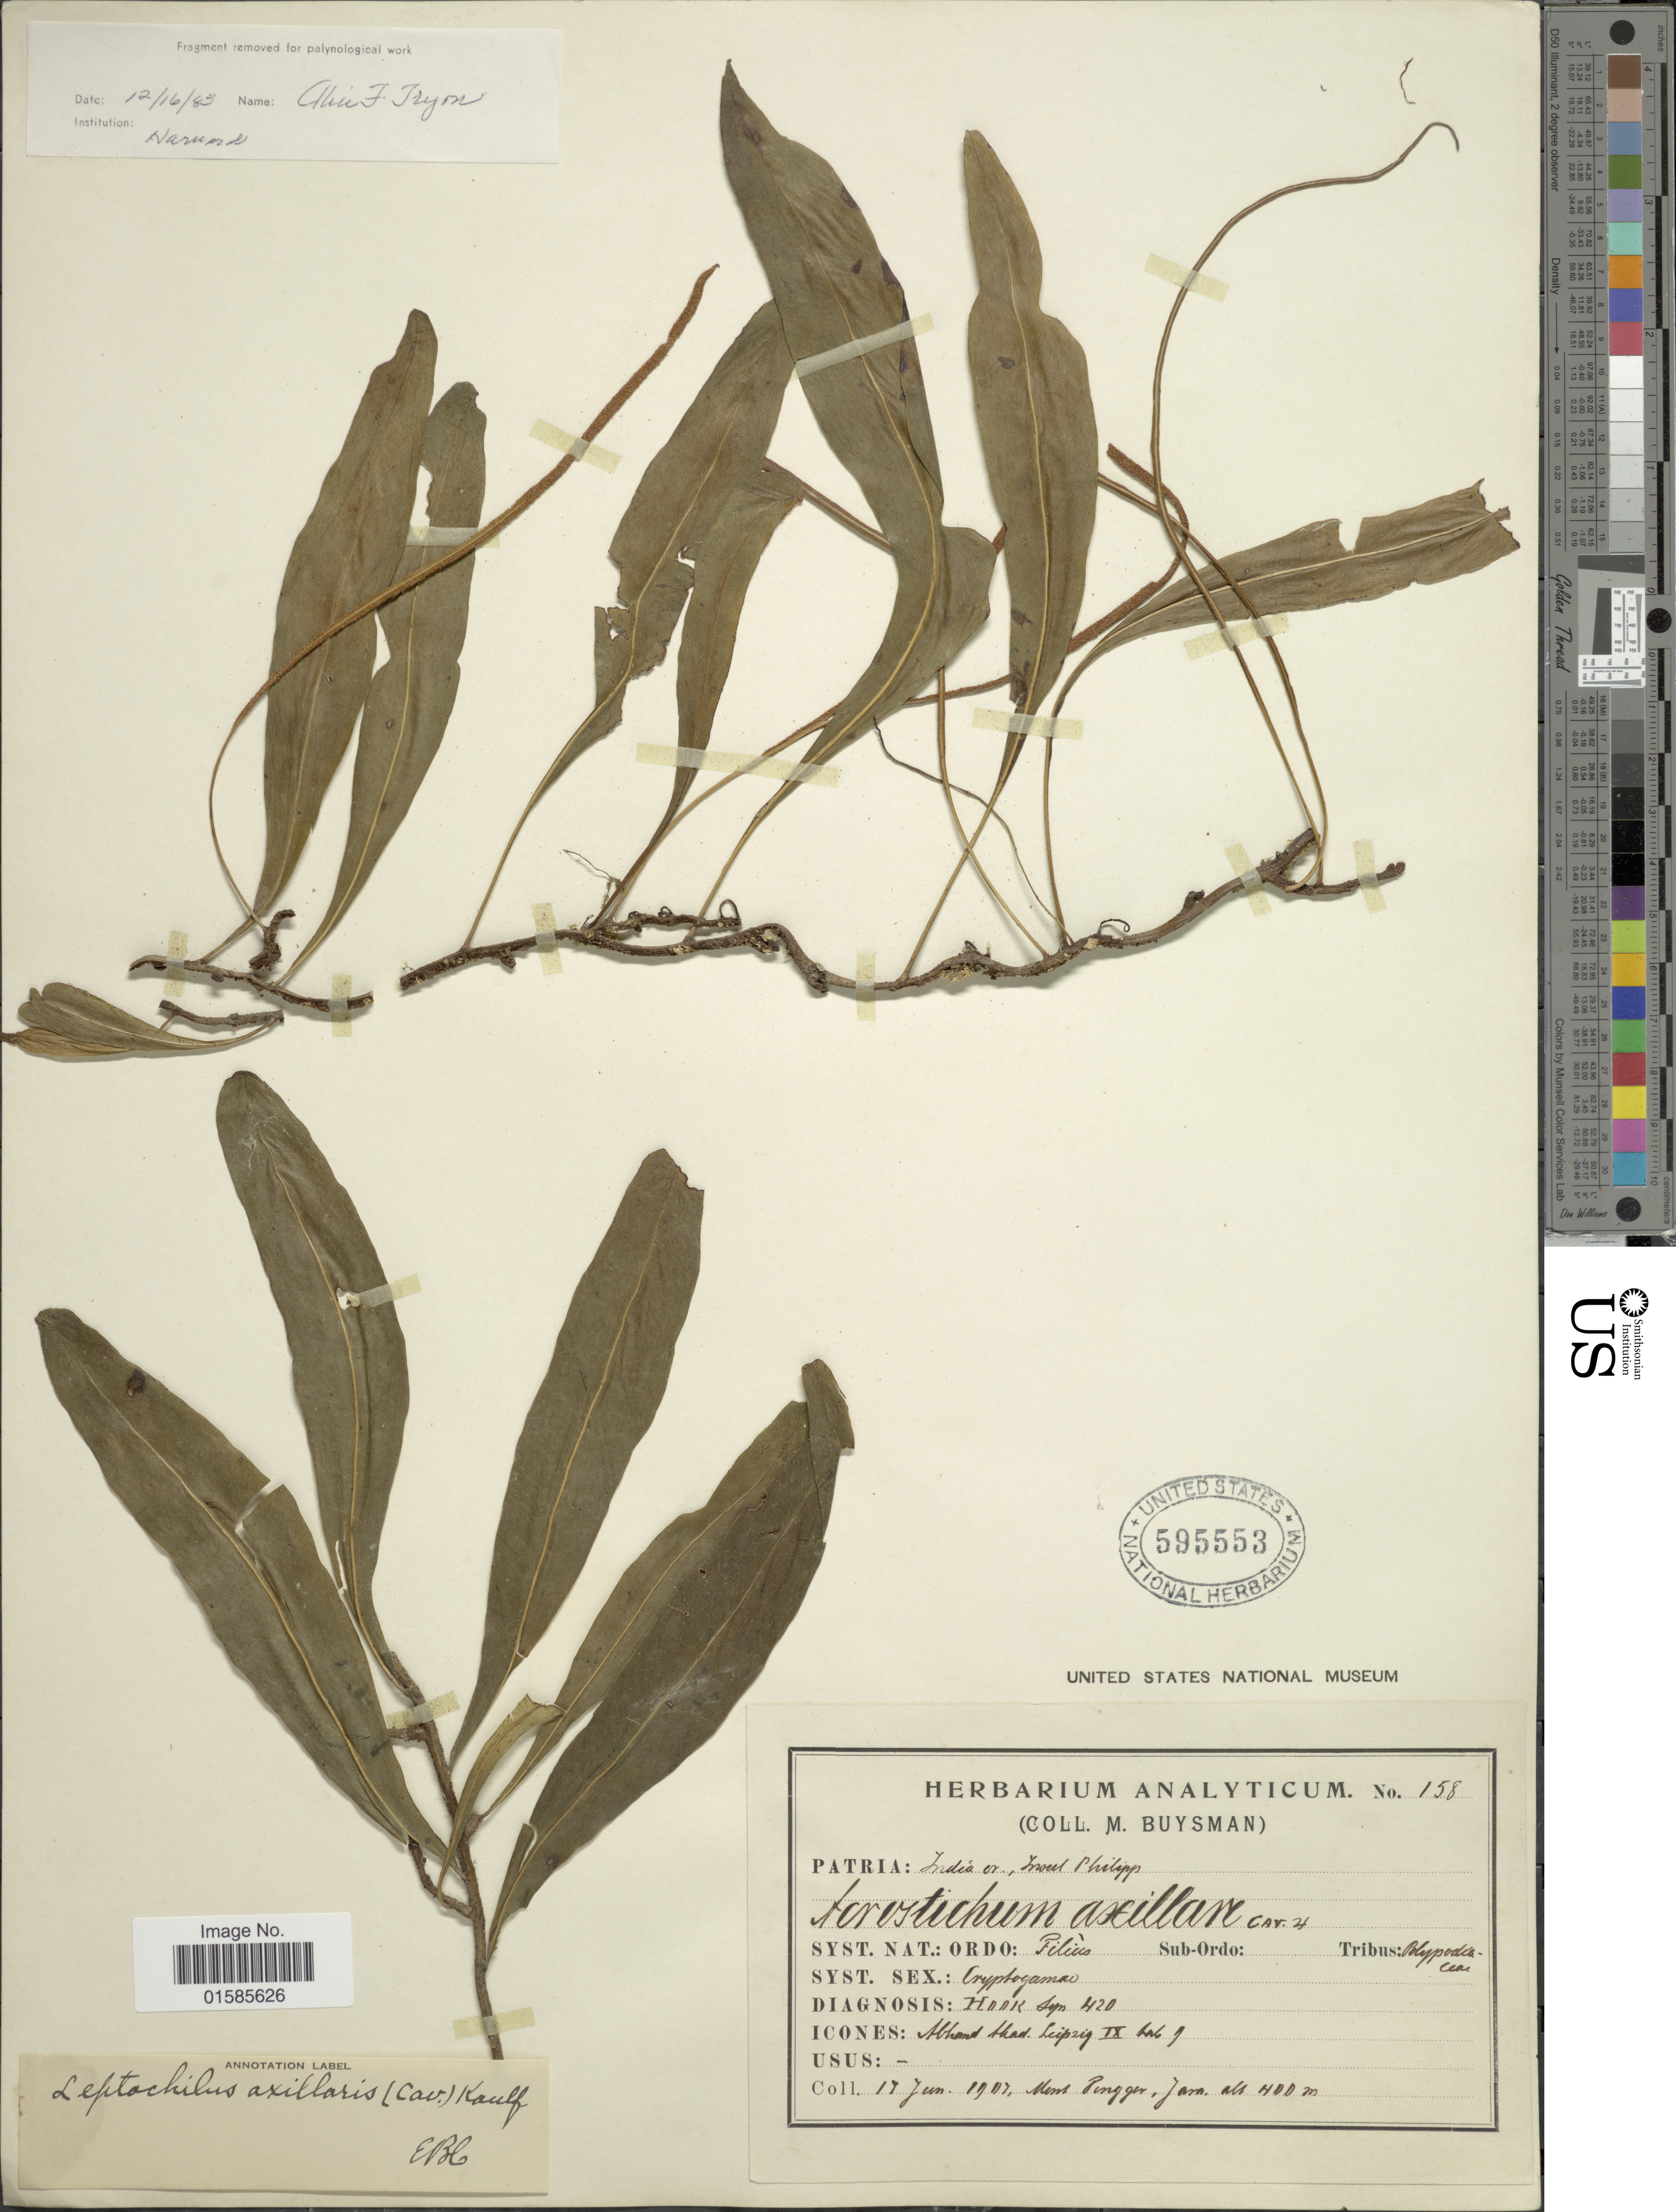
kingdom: Plantae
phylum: Tracheophyta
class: Polypodiopsida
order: Polypodiales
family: Polypodiaceae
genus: Leptochilus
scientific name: Leptochilus axillaris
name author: (Cav.) Kaulf.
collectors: M. Buysman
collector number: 158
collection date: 1907-06-17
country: Indonesia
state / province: Java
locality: Mont Tengger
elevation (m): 400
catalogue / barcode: US 595553